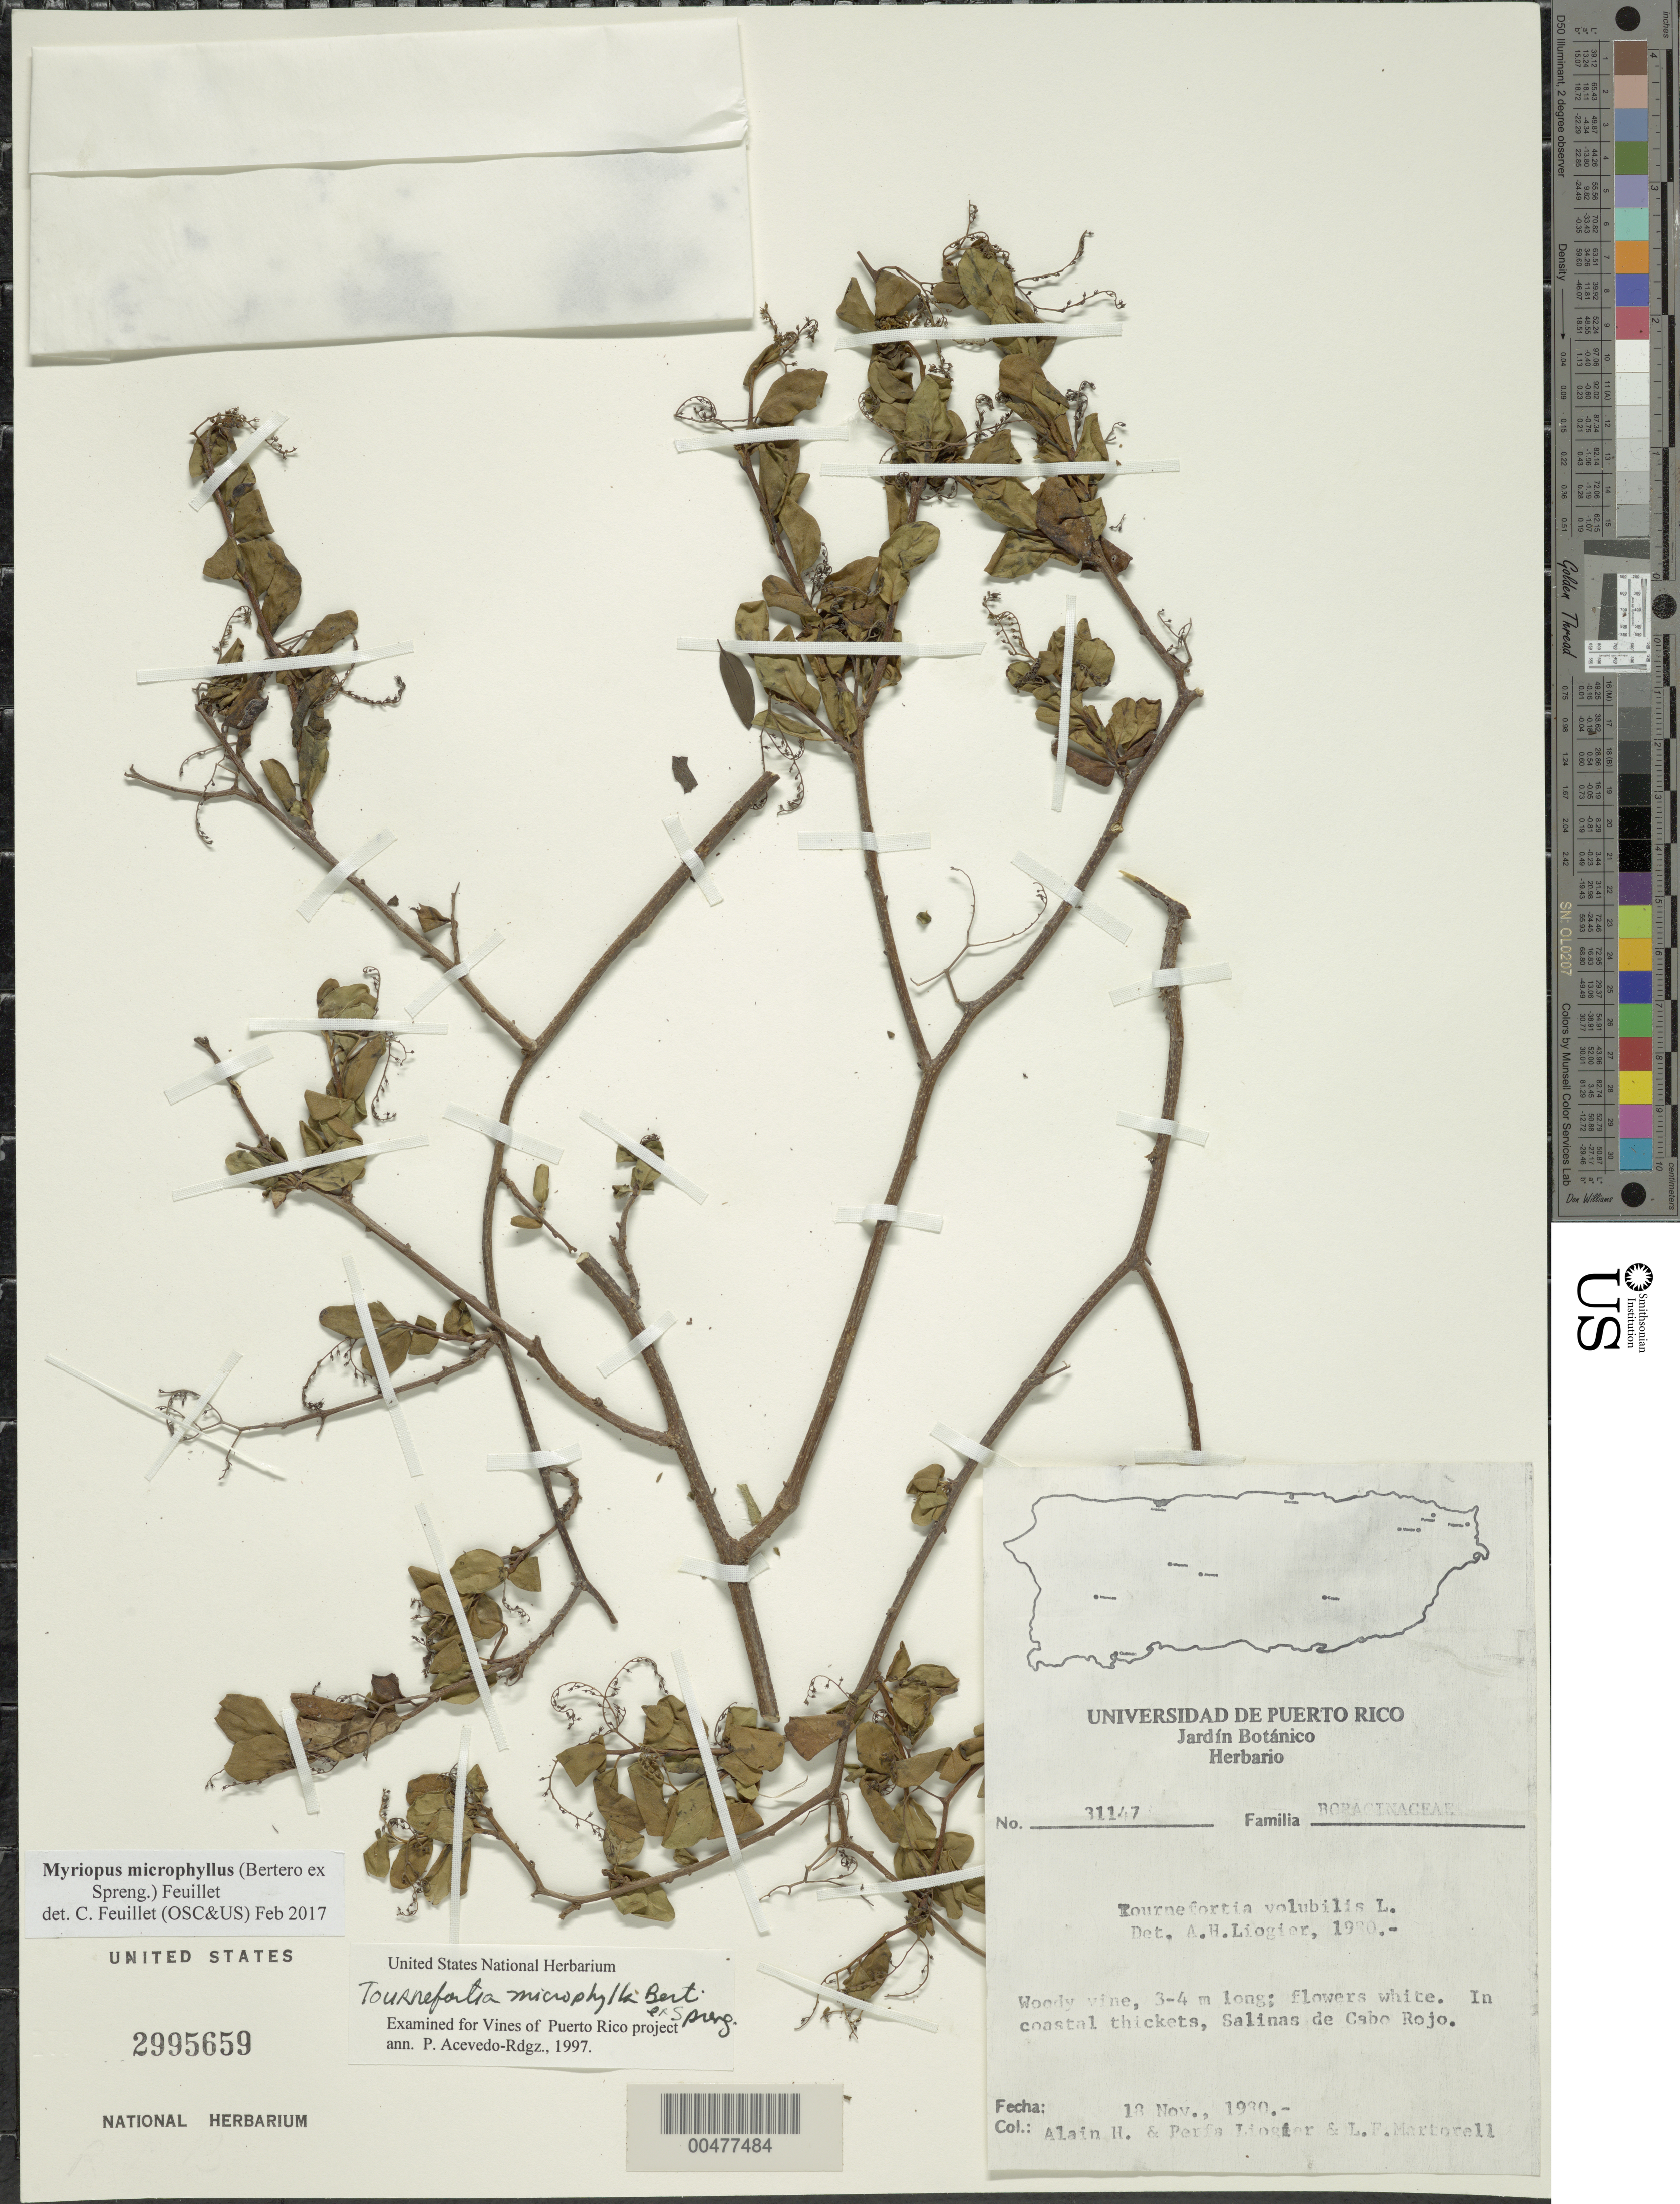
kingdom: Plantae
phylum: Tracheophyta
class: Magnoliopsida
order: Boraginales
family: Heliotropiaceae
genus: Myriopus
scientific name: Myriopus microphyllus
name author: (Bertero ex Spreng.) Feuillet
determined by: Feuillet, C.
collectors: A. H. Liogier, M. P. Liogier & L. Martorell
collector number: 31147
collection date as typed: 18 Nov 1980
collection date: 1980-11-18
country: Puerto Rico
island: Greater Antilles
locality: Salinas de Cabo-Rojo.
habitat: In coastal thickets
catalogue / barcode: US 2995659